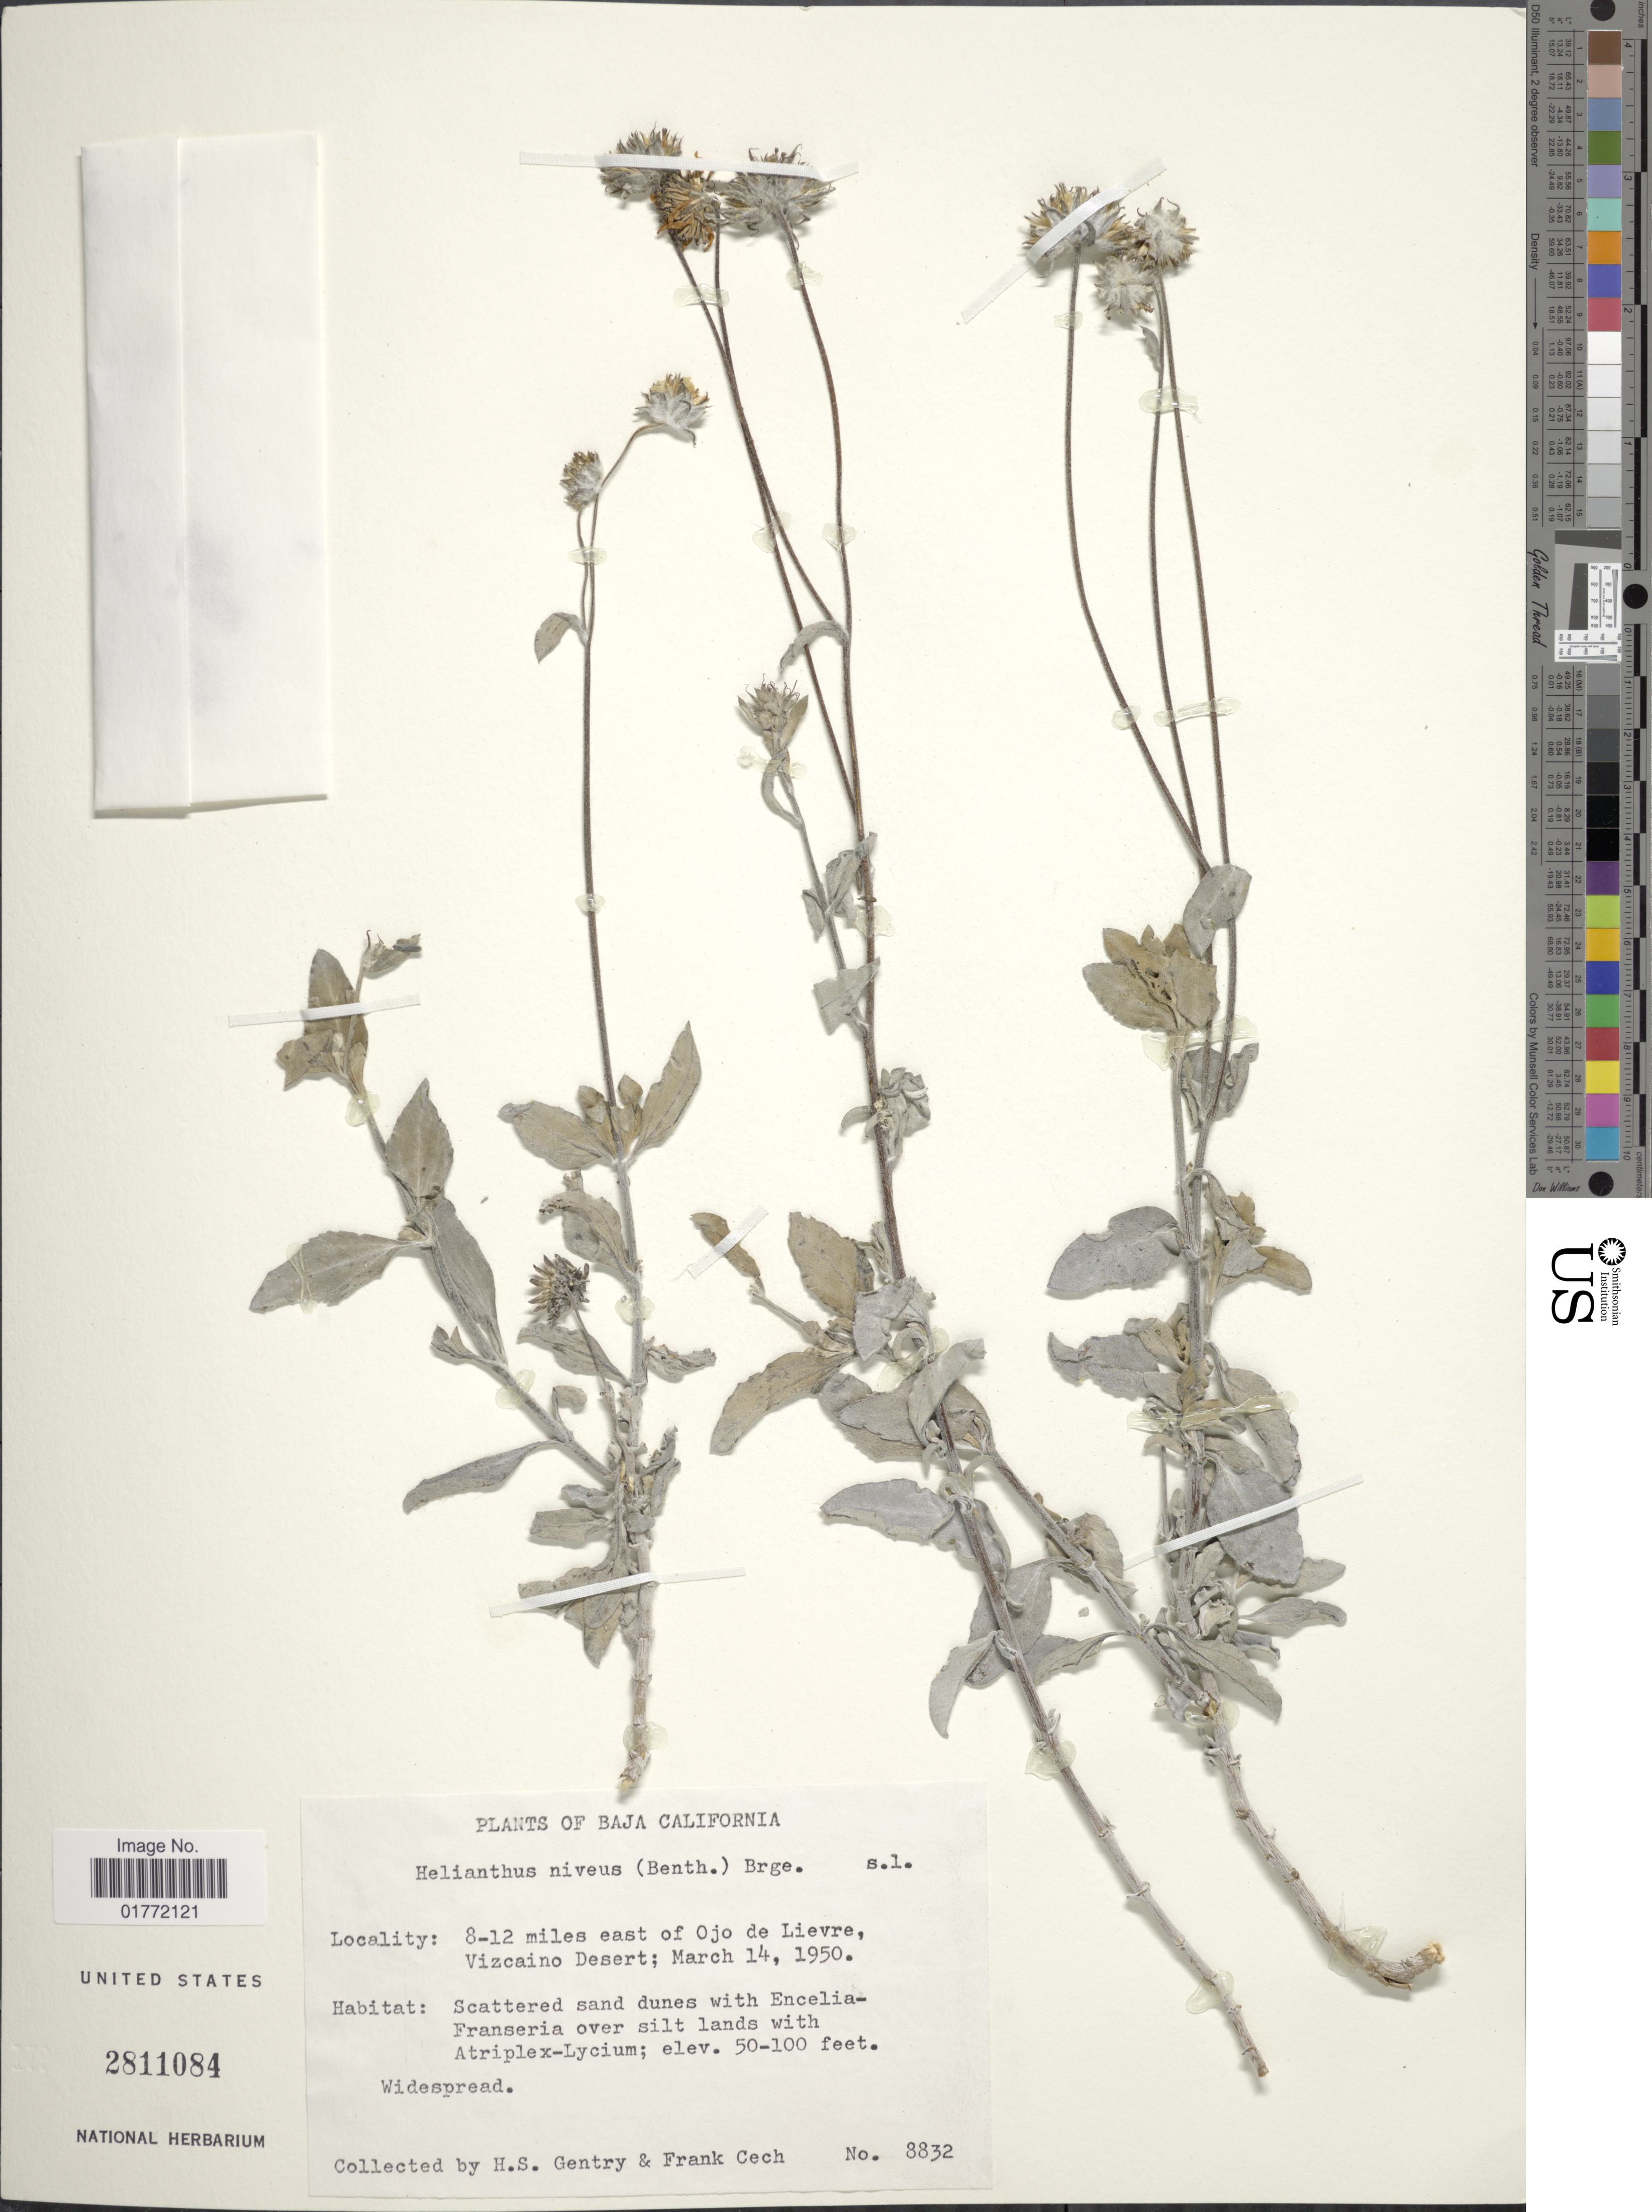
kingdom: Plantae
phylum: Tracheophyta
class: Magnoliopsida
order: Asterales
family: Asteraceae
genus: Helianthus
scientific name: Helianthus niveus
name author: (Benth.) Brandegee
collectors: H. S. Gentry & F. Cech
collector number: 8832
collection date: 1950-03-14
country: Mexico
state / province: Baja California Sur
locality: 8-12 miles east of Ojo de Lievre, Vizcaino Desert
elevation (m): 15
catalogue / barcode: US 2811084